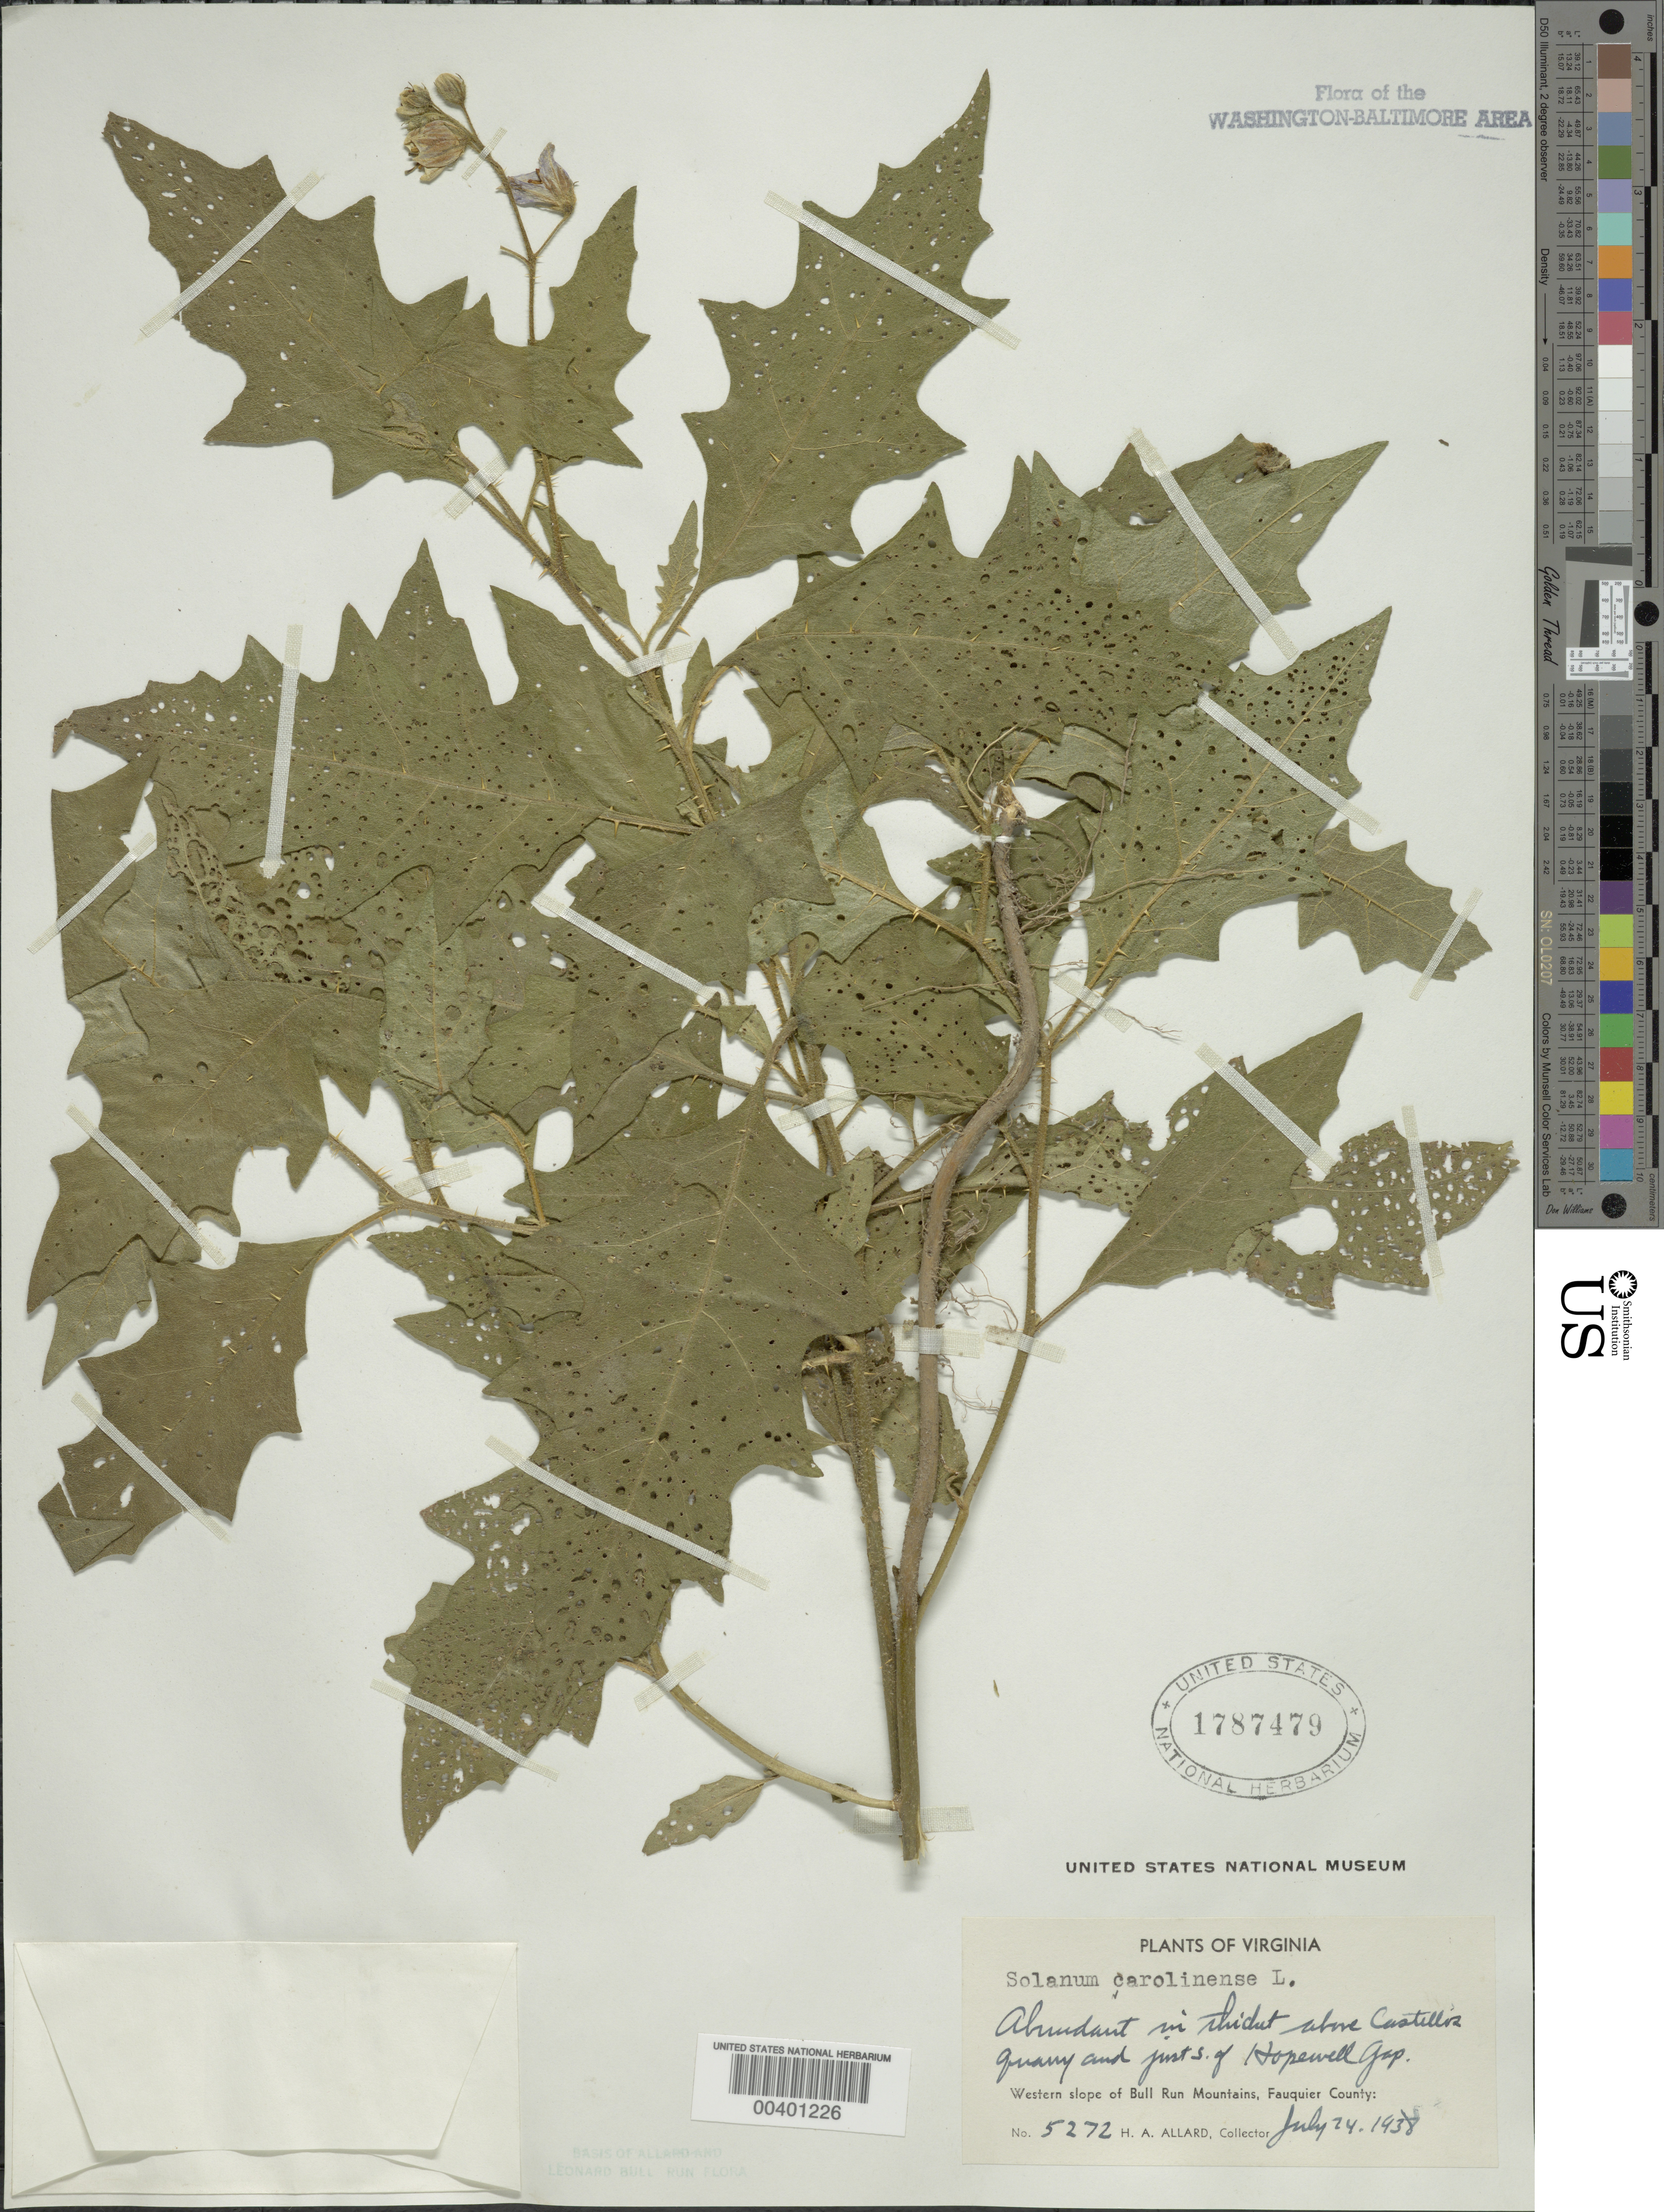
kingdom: Plantae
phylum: Tracheophyta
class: Magnoliopsida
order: Solanales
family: Solanaceae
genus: Solanum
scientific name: Solanum carolinense f. albiflorum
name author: (Kuntze) Benke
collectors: H. A. Allard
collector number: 5272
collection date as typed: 24 Jul 1938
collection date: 1938-07-24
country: United States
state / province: Virginia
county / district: Fauquier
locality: South of Hopewell Gap, western slope of Bull Run Mountains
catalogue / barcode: US 1787479